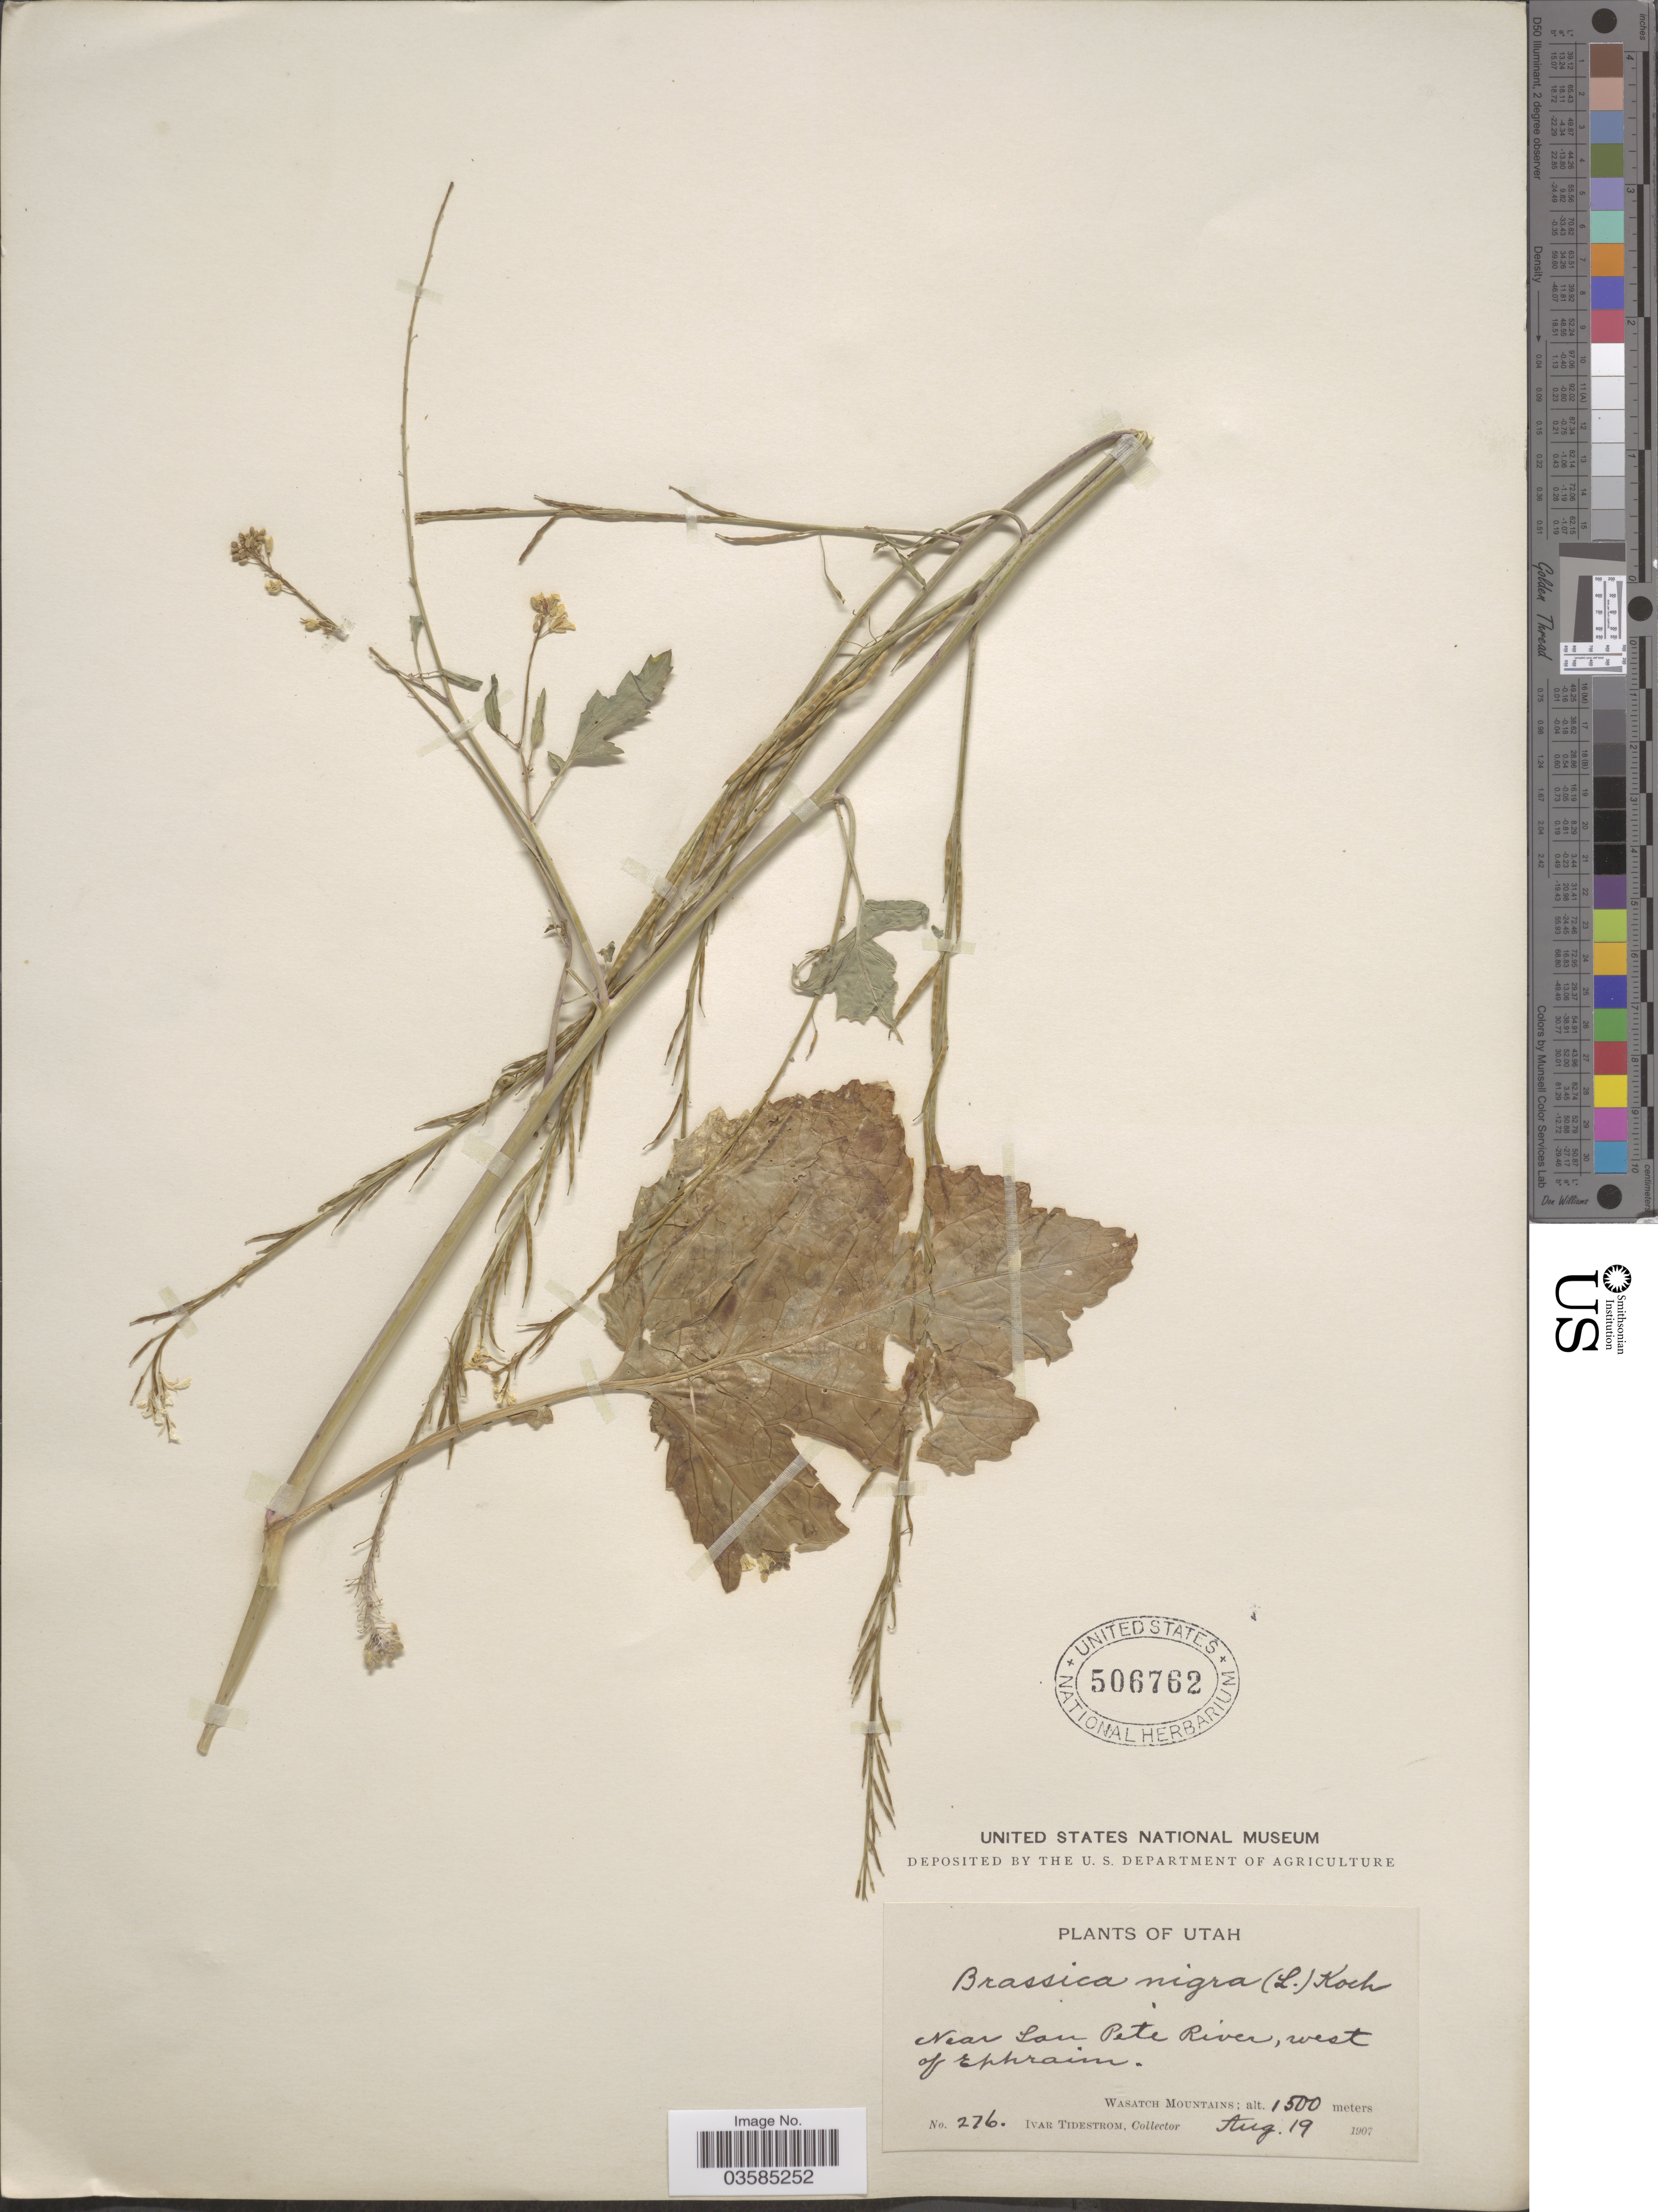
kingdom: Plantae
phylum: Tracheophyta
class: Magnoliopsida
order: Brassicales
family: Brassicaceae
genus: Brassica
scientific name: Brassica nigra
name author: (L.) W.D.J. Koch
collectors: I. F. Tidestrom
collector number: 276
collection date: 1907-08-19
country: United States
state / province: Utah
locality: Near San Pete River, west of Ephraim. Wasatch Mountains.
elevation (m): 1500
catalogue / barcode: US 506762